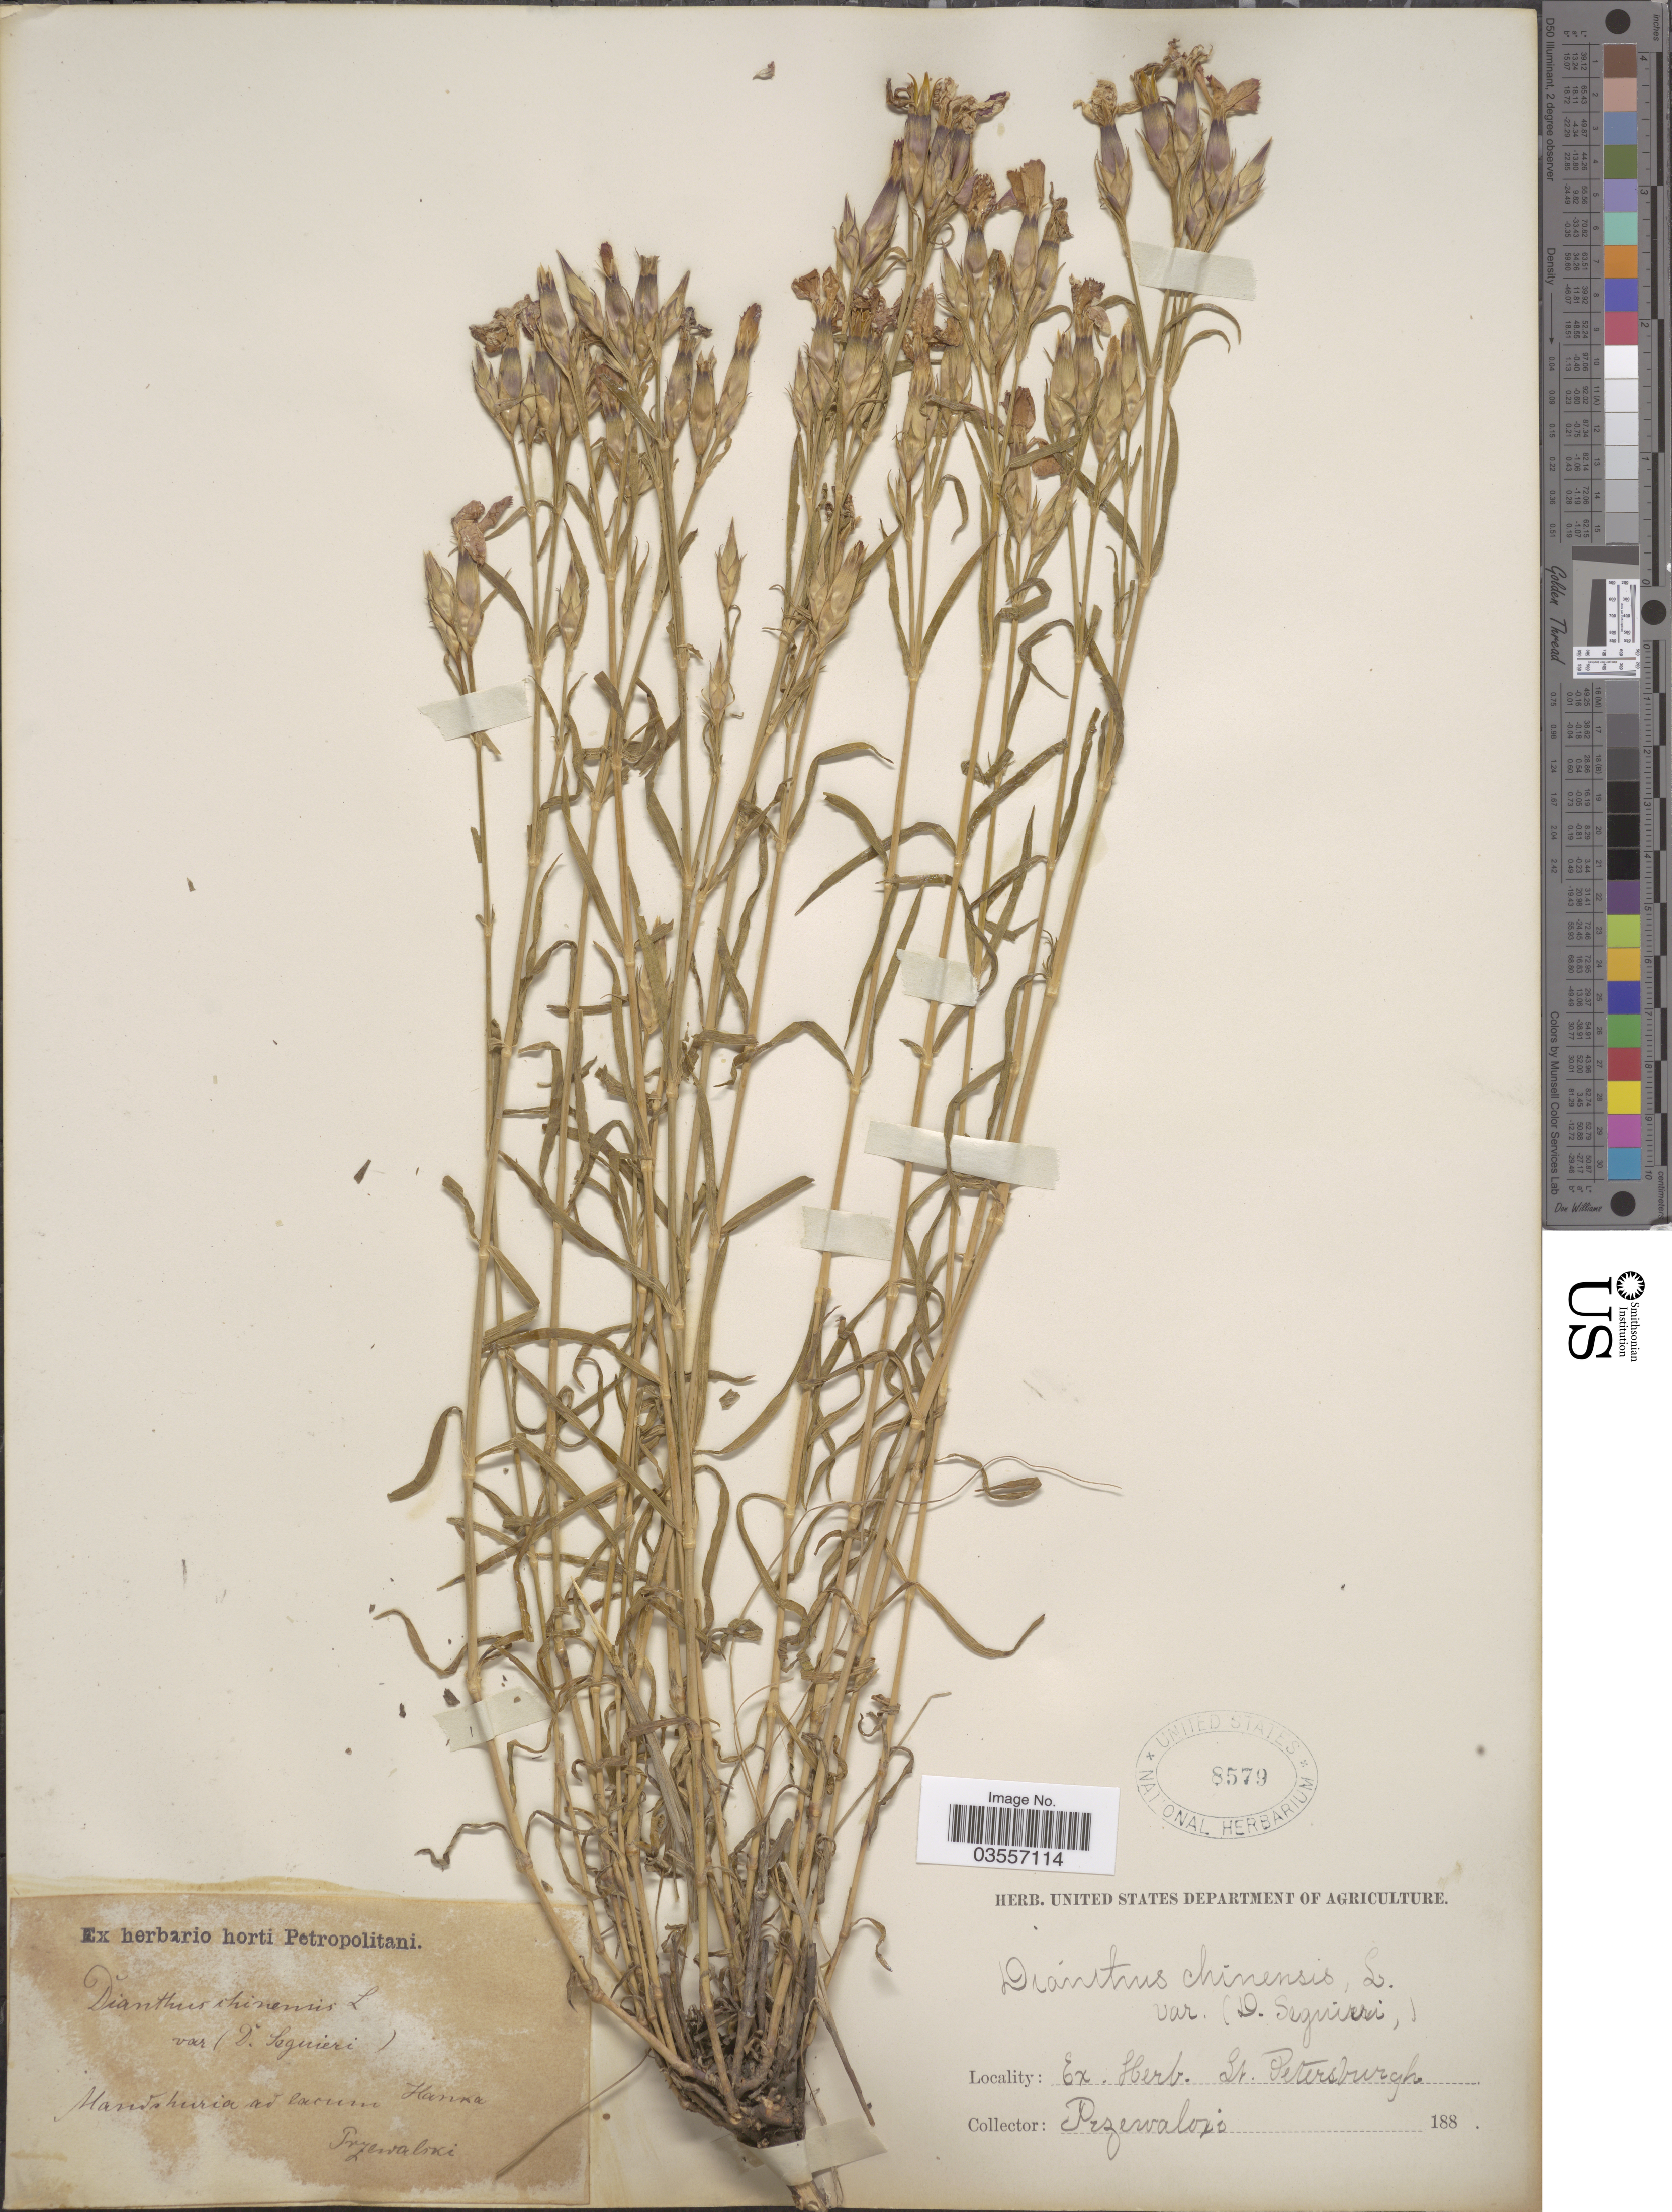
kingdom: Plantae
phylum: Tracheophyta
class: Magnoliopsida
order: Caryophyllales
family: Caryophyllaceae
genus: Dianthus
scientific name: Dianthus chinensis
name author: L.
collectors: Przewalski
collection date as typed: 188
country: China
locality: Mandshuria ad lacum Hanka.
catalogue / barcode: US 8579